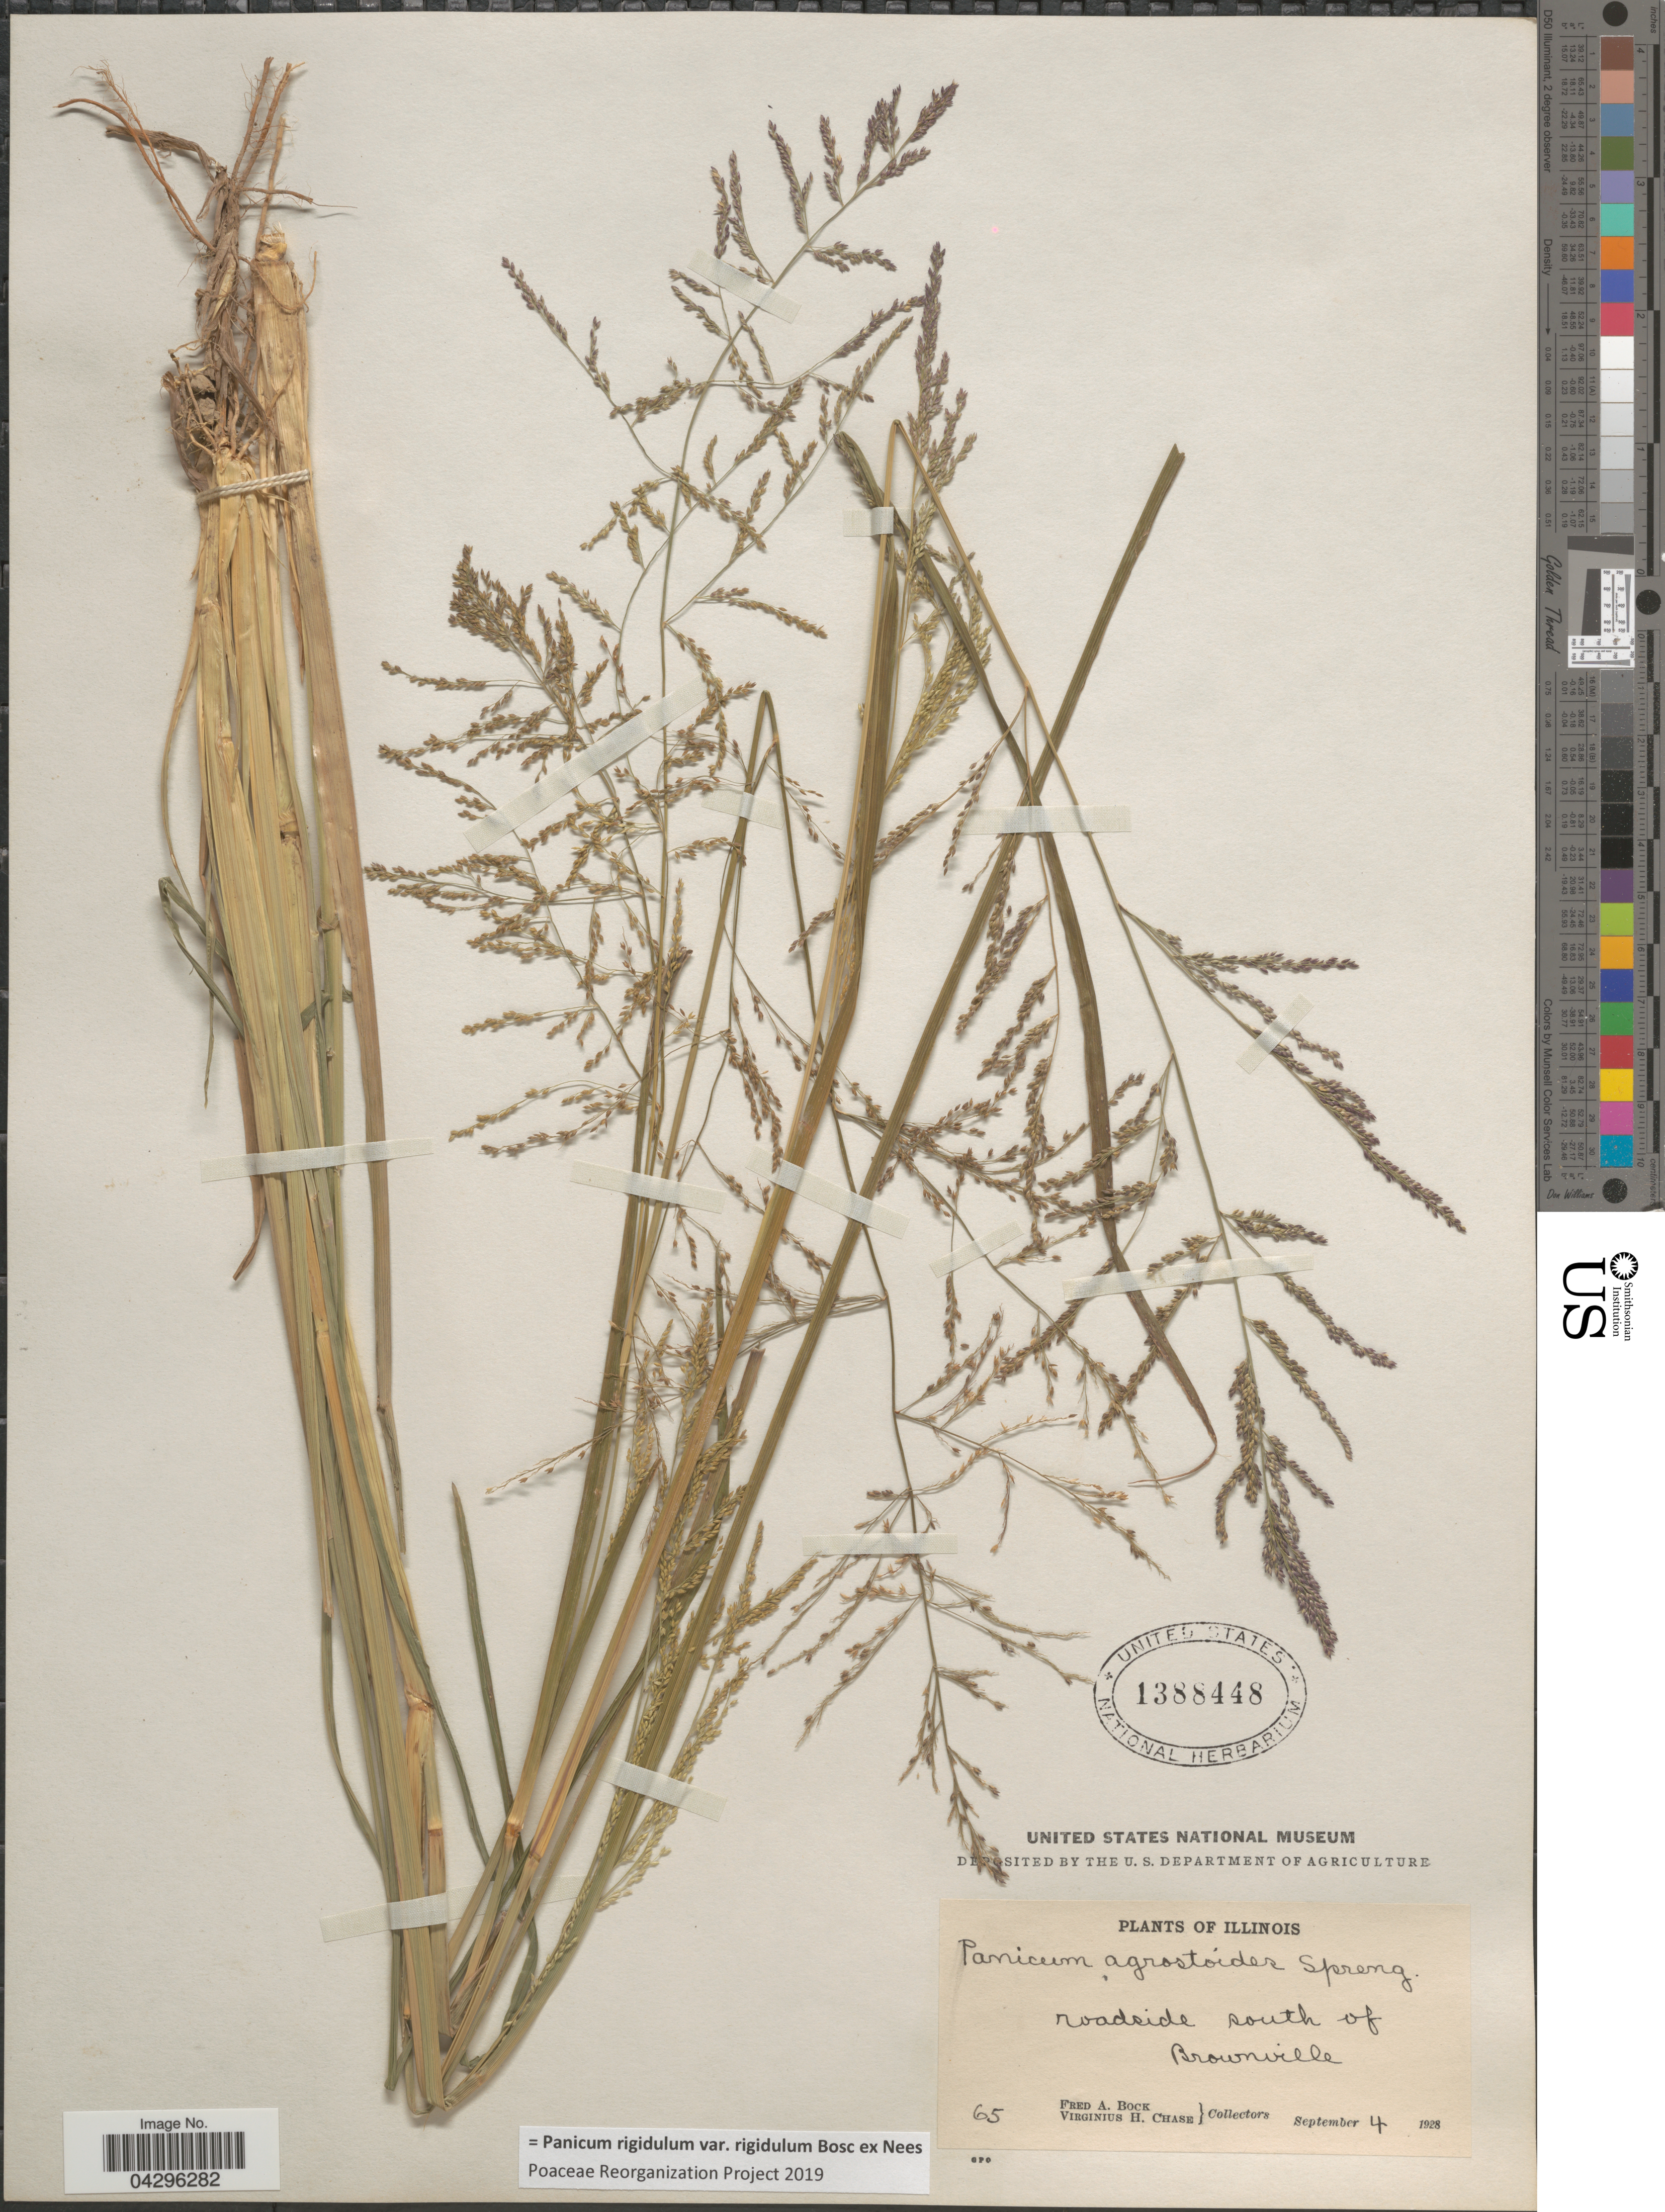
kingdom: Plantae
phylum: Tracheophyta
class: Liliopsida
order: Poales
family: Poaceae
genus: Panicum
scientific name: Panicum rigidulum var. rigidulum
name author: Bosc ex Nees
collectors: F. Bock & V. H. Chase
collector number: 65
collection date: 1928-09-04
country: United States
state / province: Illinois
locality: Roadside south of Brownville.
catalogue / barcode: US 1388448